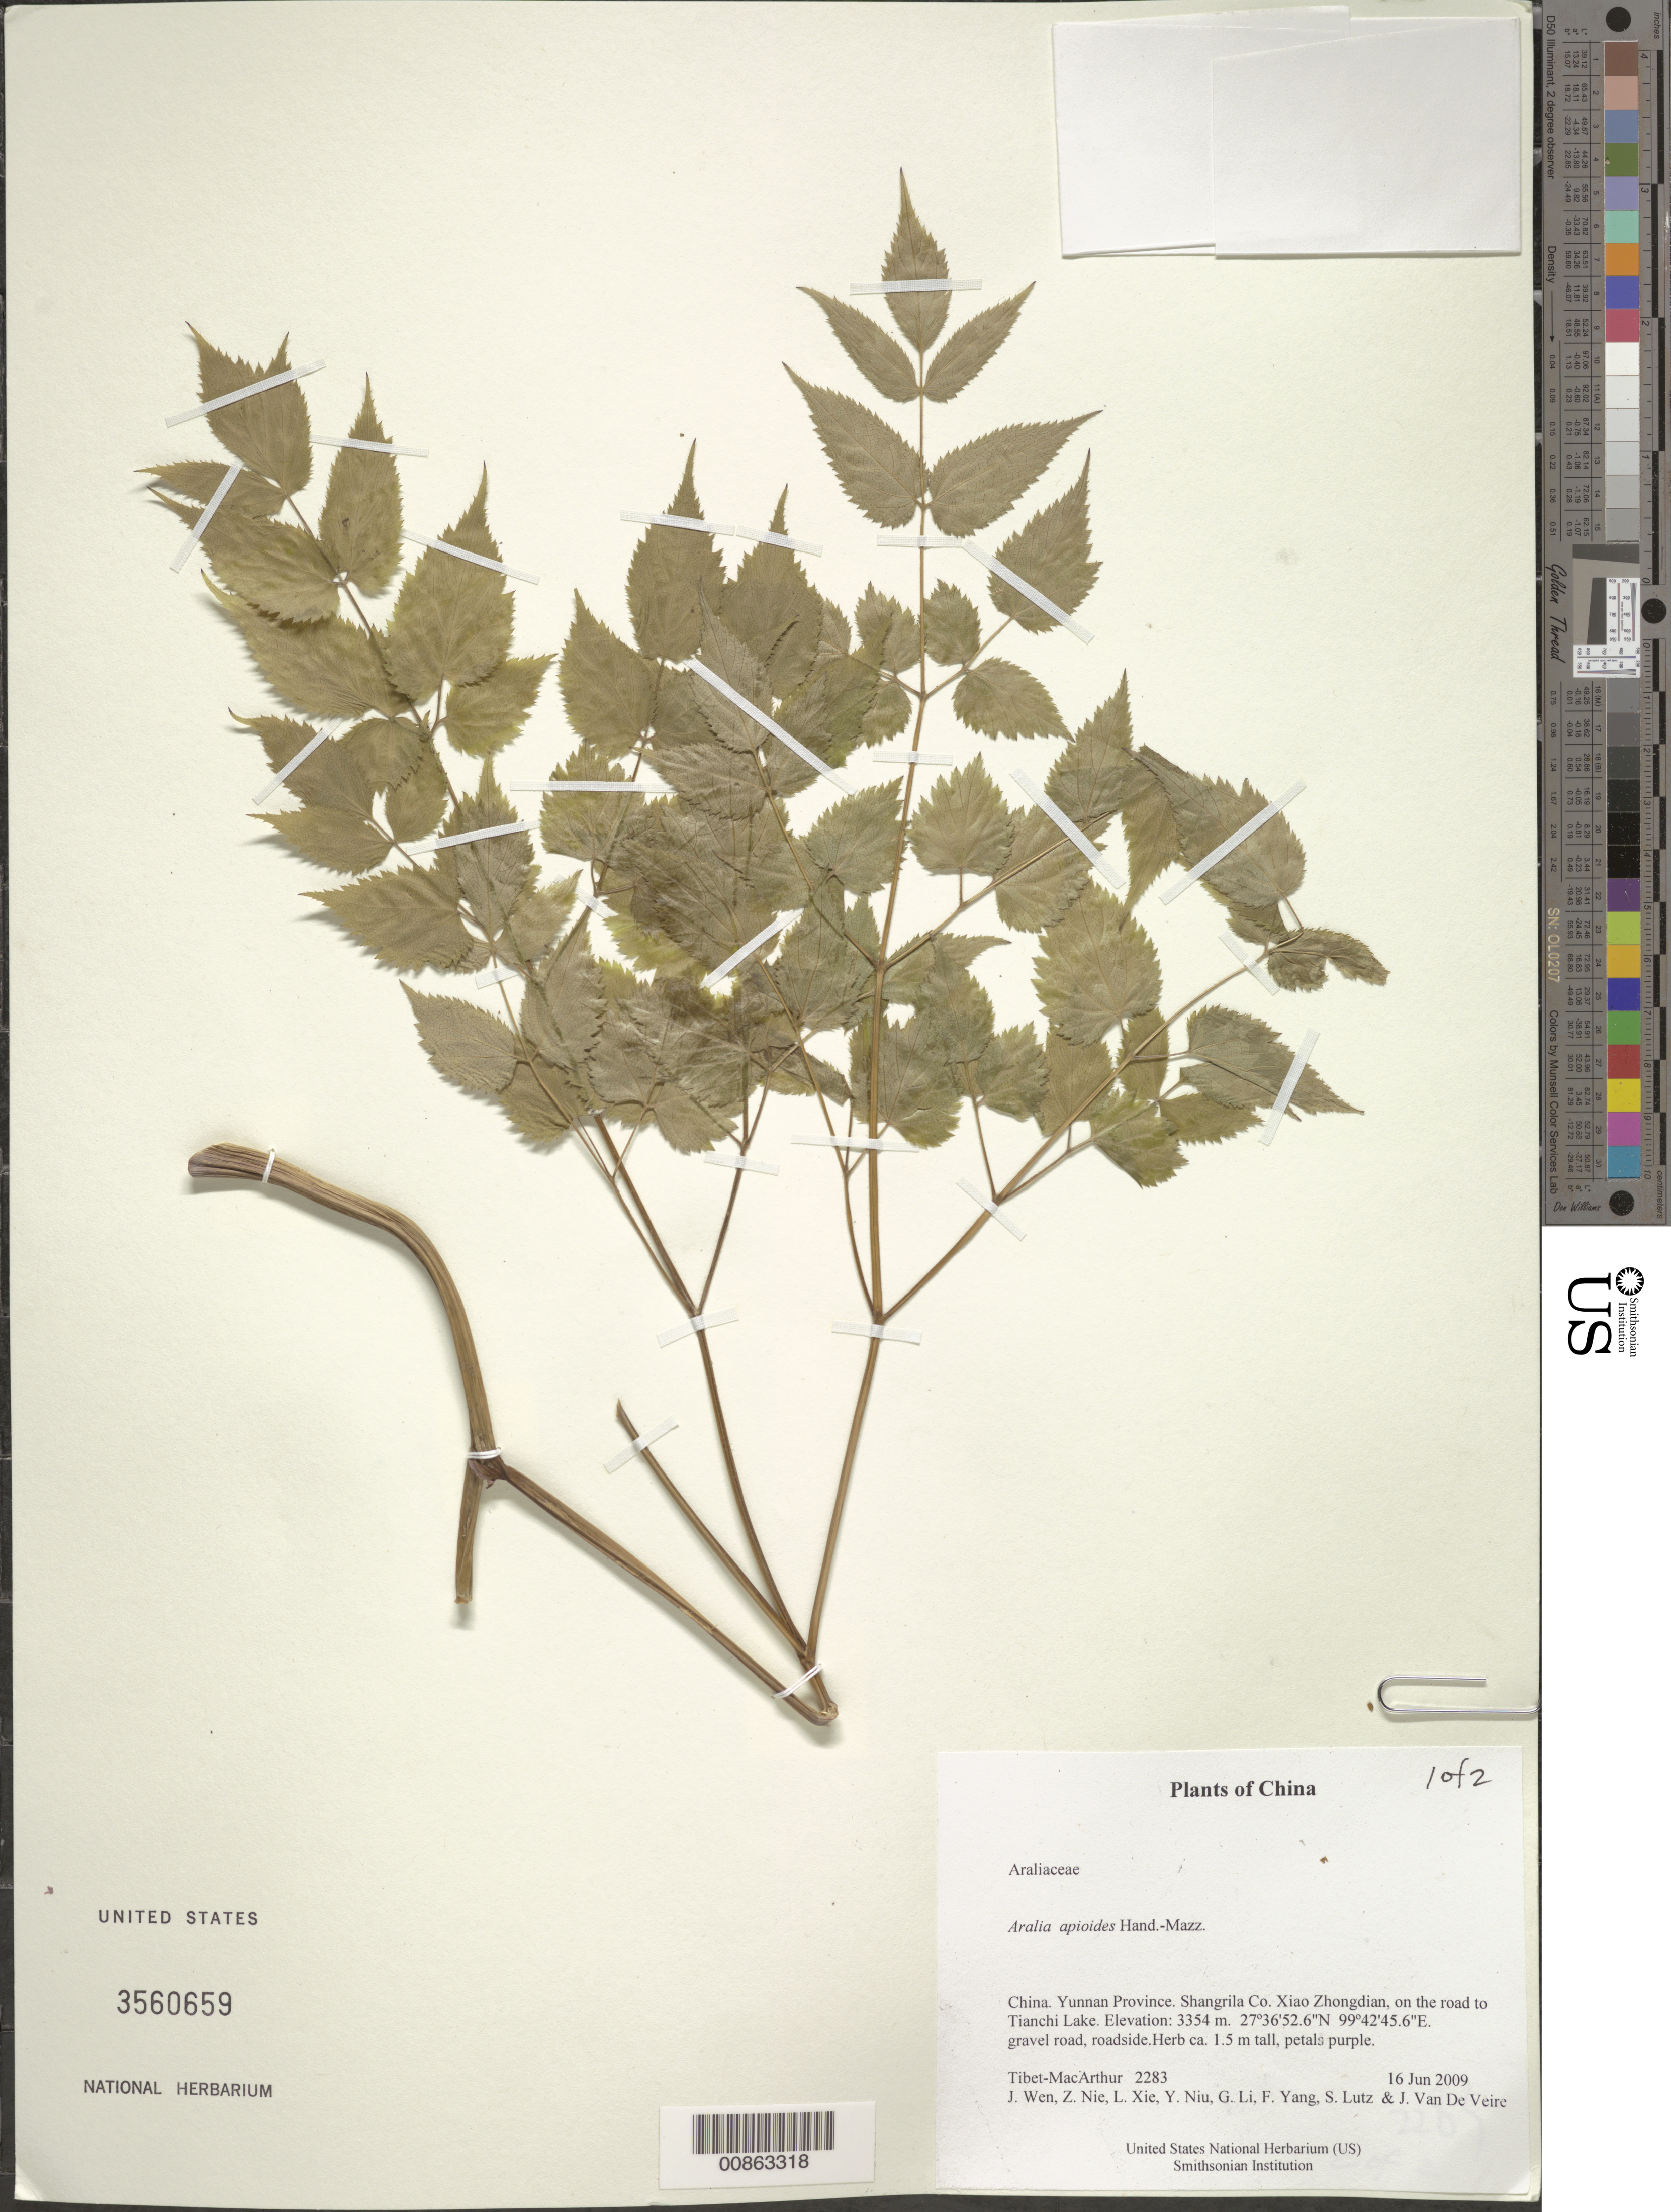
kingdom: Plantae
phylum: Tracheophyta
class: Magnoliopsida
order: Apiales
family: Araliaceae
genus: Aralia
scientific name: Aralia apioides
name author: Hand.-Mazz.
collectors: Tibet-MacArthur, J. Wen, Z. Nie, L. Xie, Y. Niu, G. Li, F. Yang, S. Lutz & J. Van De Veire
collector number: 2283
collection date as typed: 16 Jun 2009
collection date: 2009-06-16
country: China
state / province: Yunnan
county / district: Shangrila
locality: Xiao Zhongdian, on the road to Tianchi Lake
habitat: gravel road, roadside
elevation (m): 3354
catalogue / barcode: US 3560659